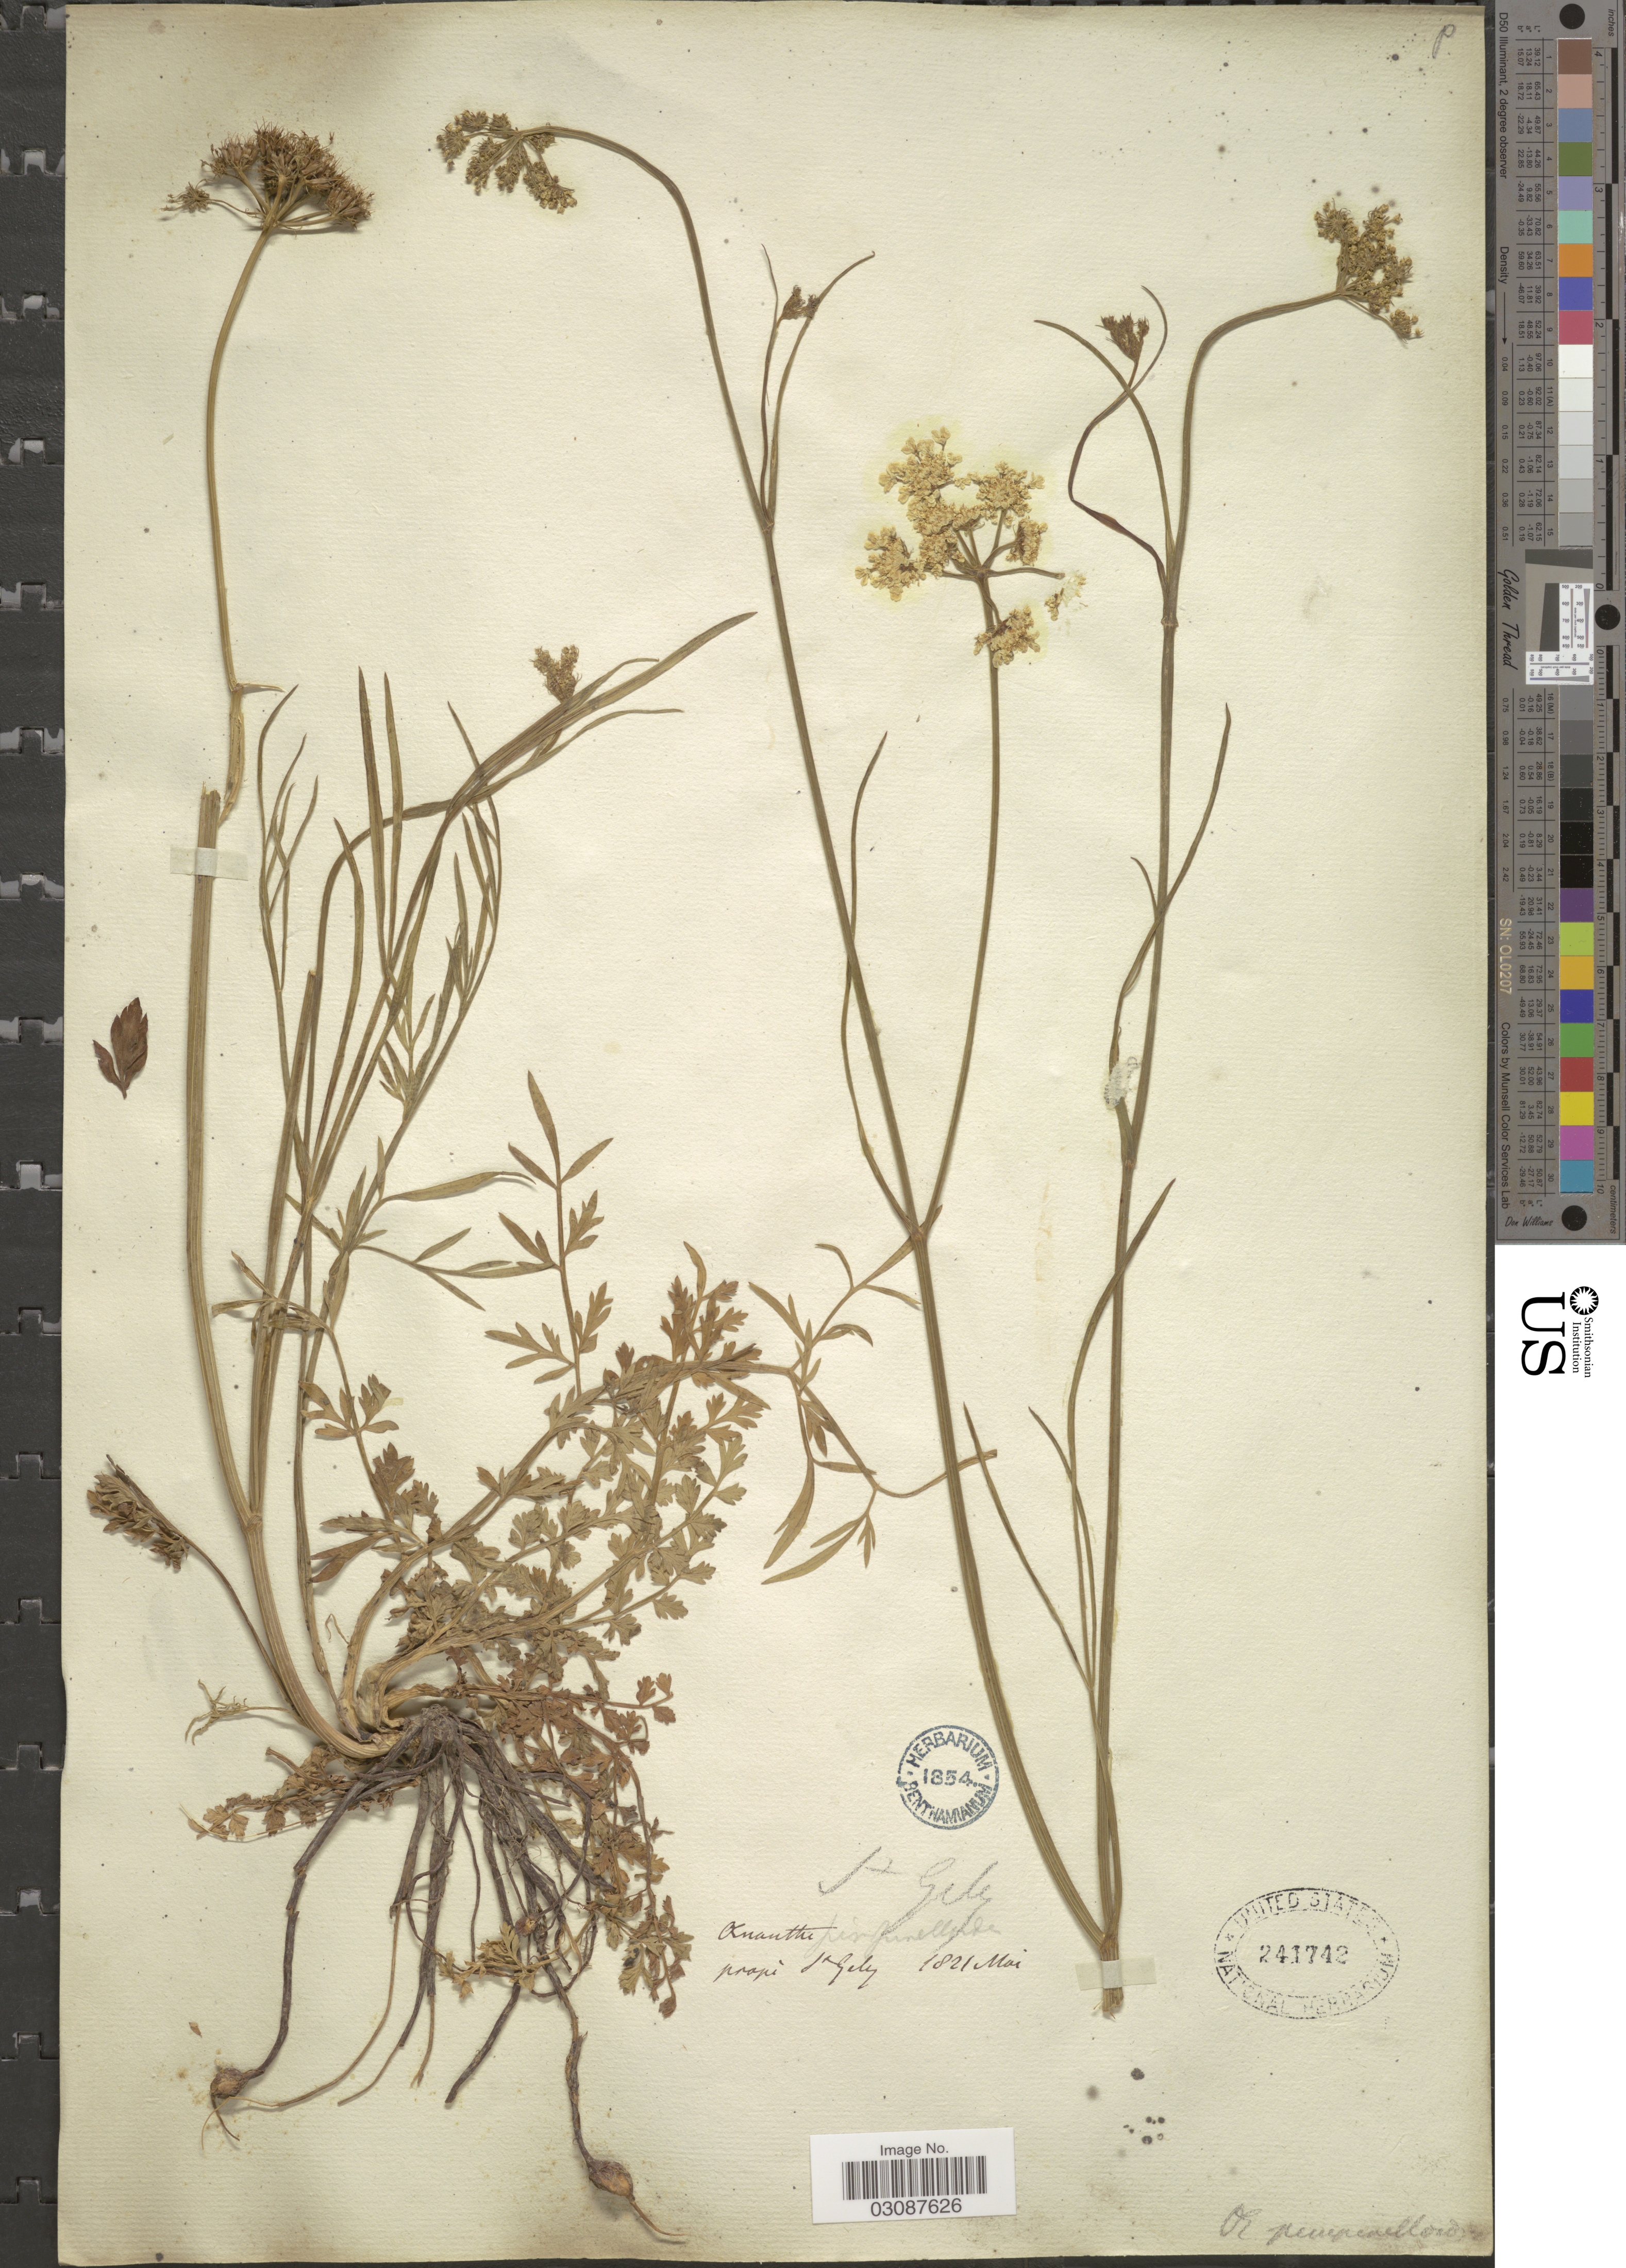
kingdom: Plantae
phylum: Tracheophyta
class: Magnoliopsida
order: Apiales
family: Apiaceae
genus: Oenanthe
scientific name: Oenanthe pimpinelloides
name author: L.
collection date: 1821-05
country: France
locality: St Gely, prope St Gely.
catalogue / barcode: US 241742